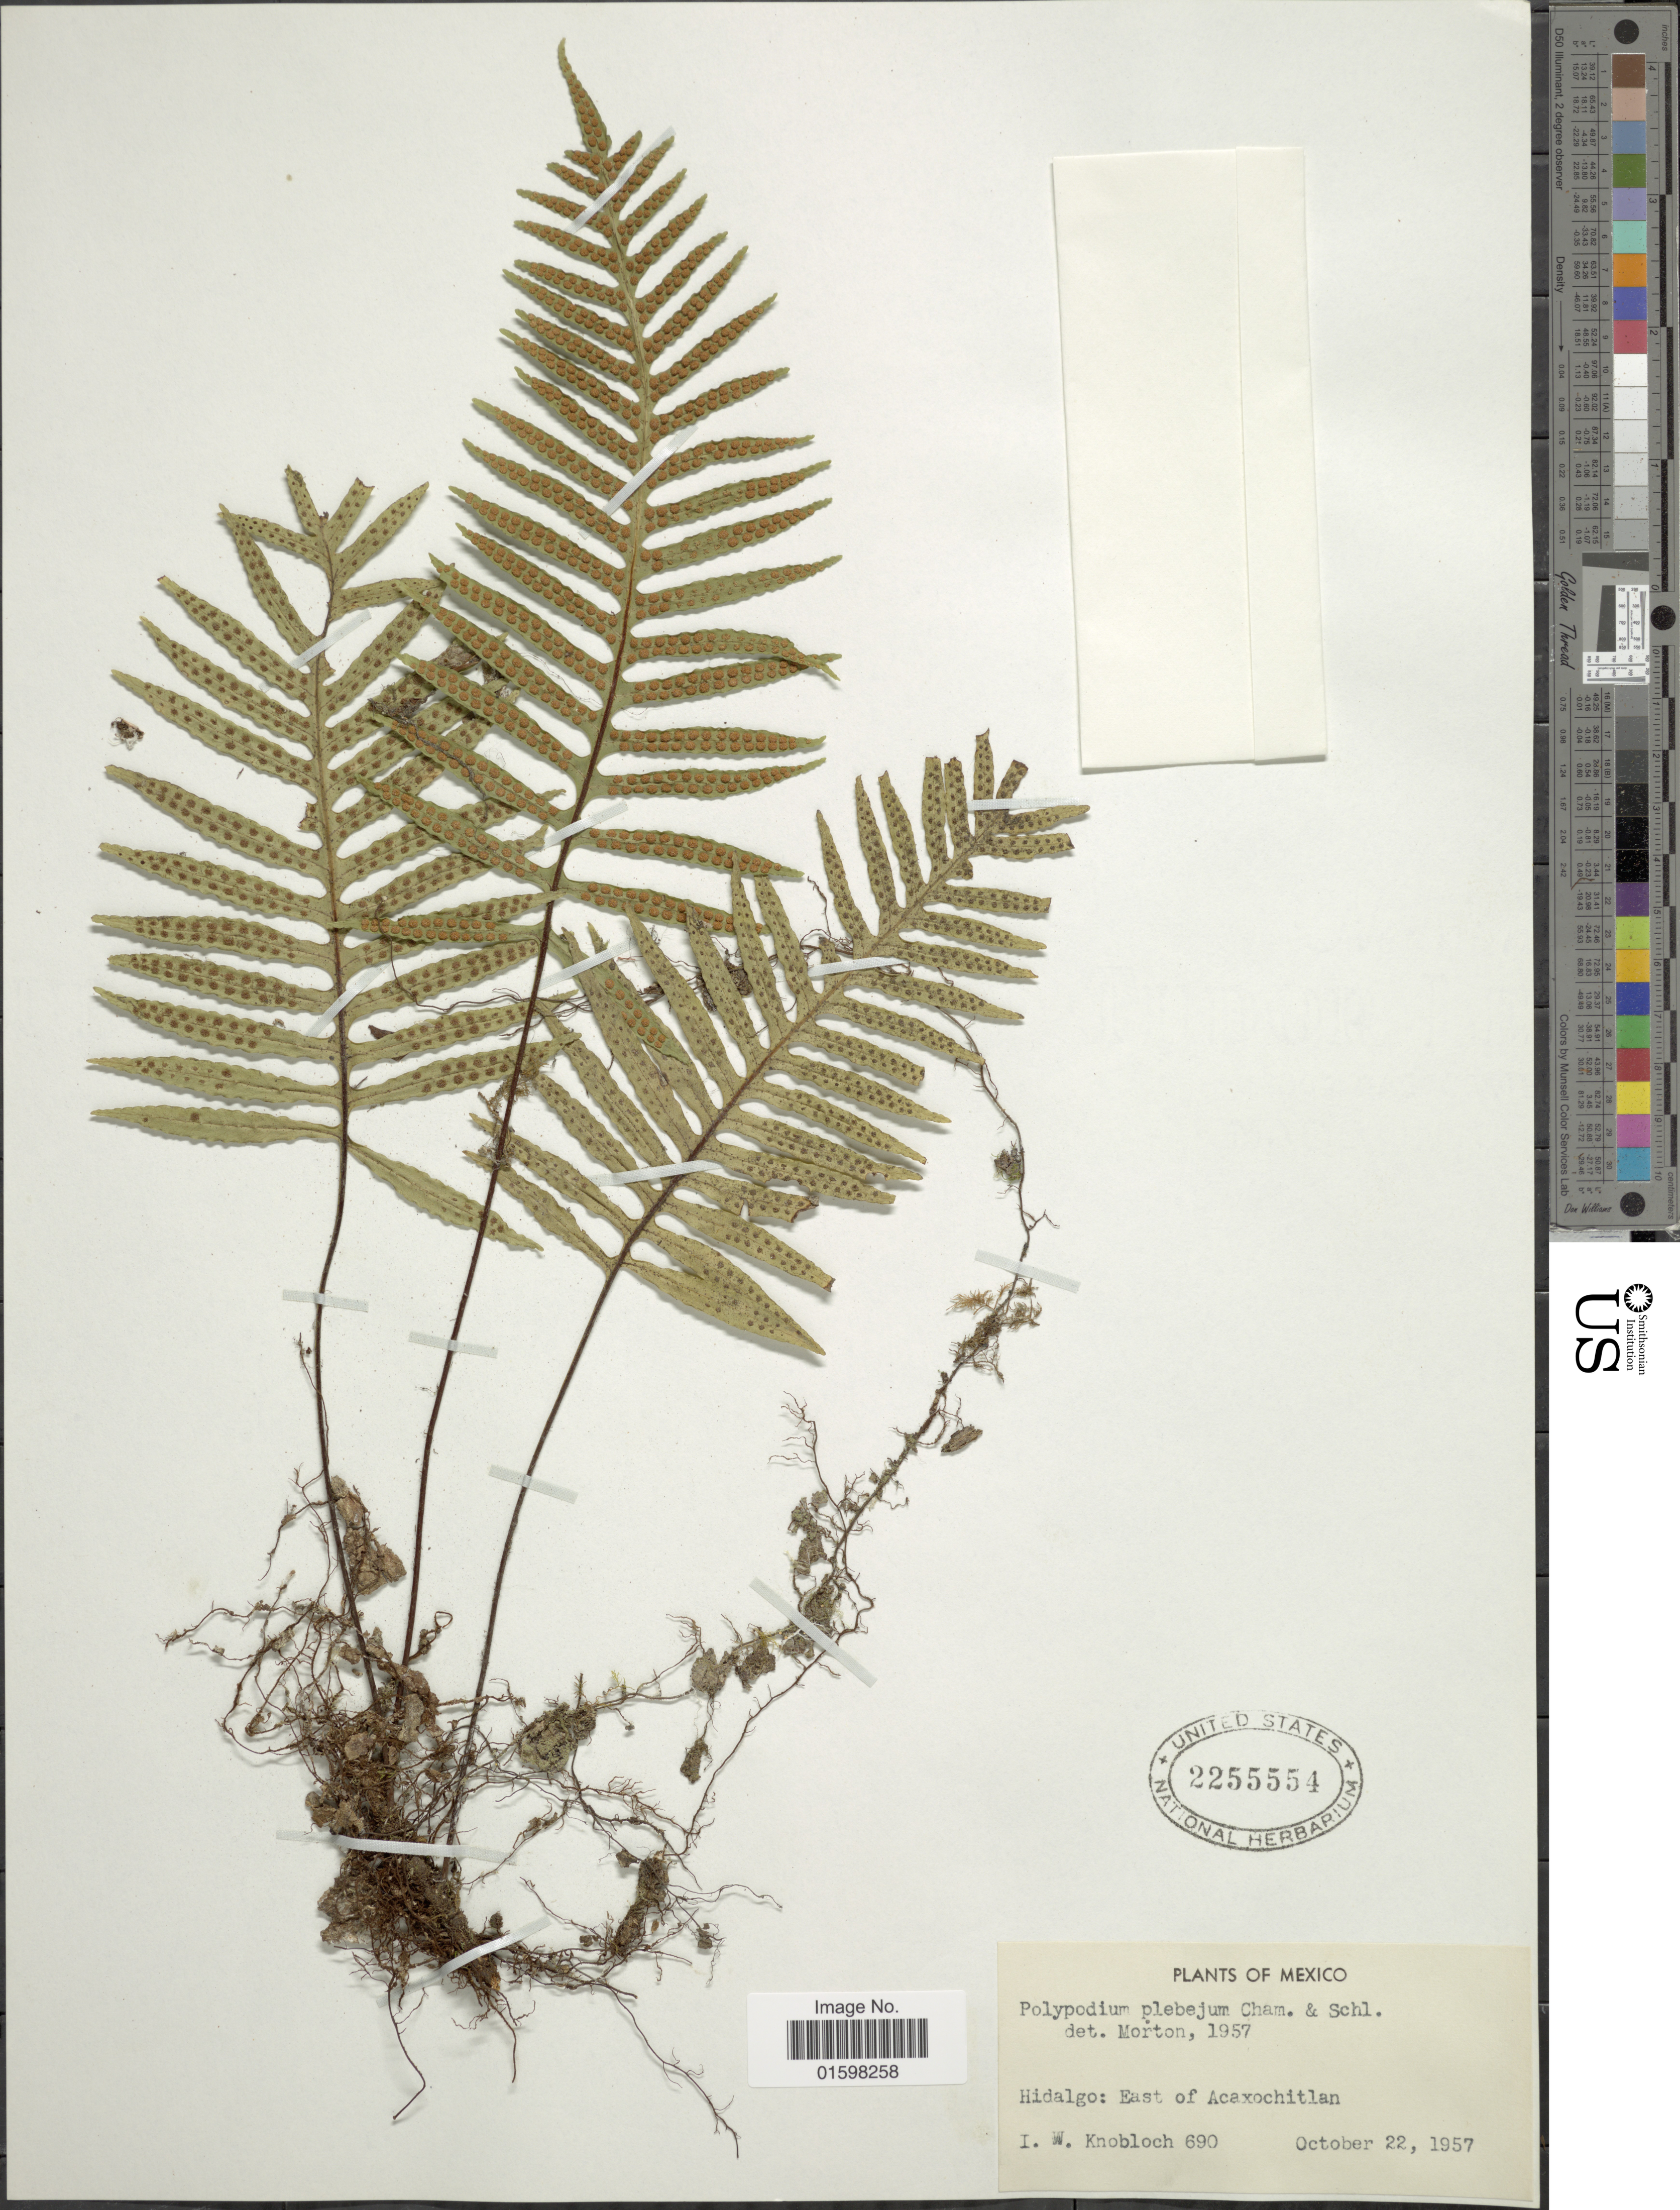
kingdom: Plantae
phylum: Tracheophyta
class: Polypodiopsida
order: Polypodiales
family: Polypodiaceae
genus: Pleopeltis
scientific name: Pleopeltis plebeia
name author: (Schltdl. ex Cham.) A.R. Sm. & Tejero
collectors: I. W. Knobloch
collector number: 690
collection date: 1957-10-22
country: Mexico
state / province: Hidalgo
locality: East of Acaxochitlan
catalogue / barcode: US 2255554